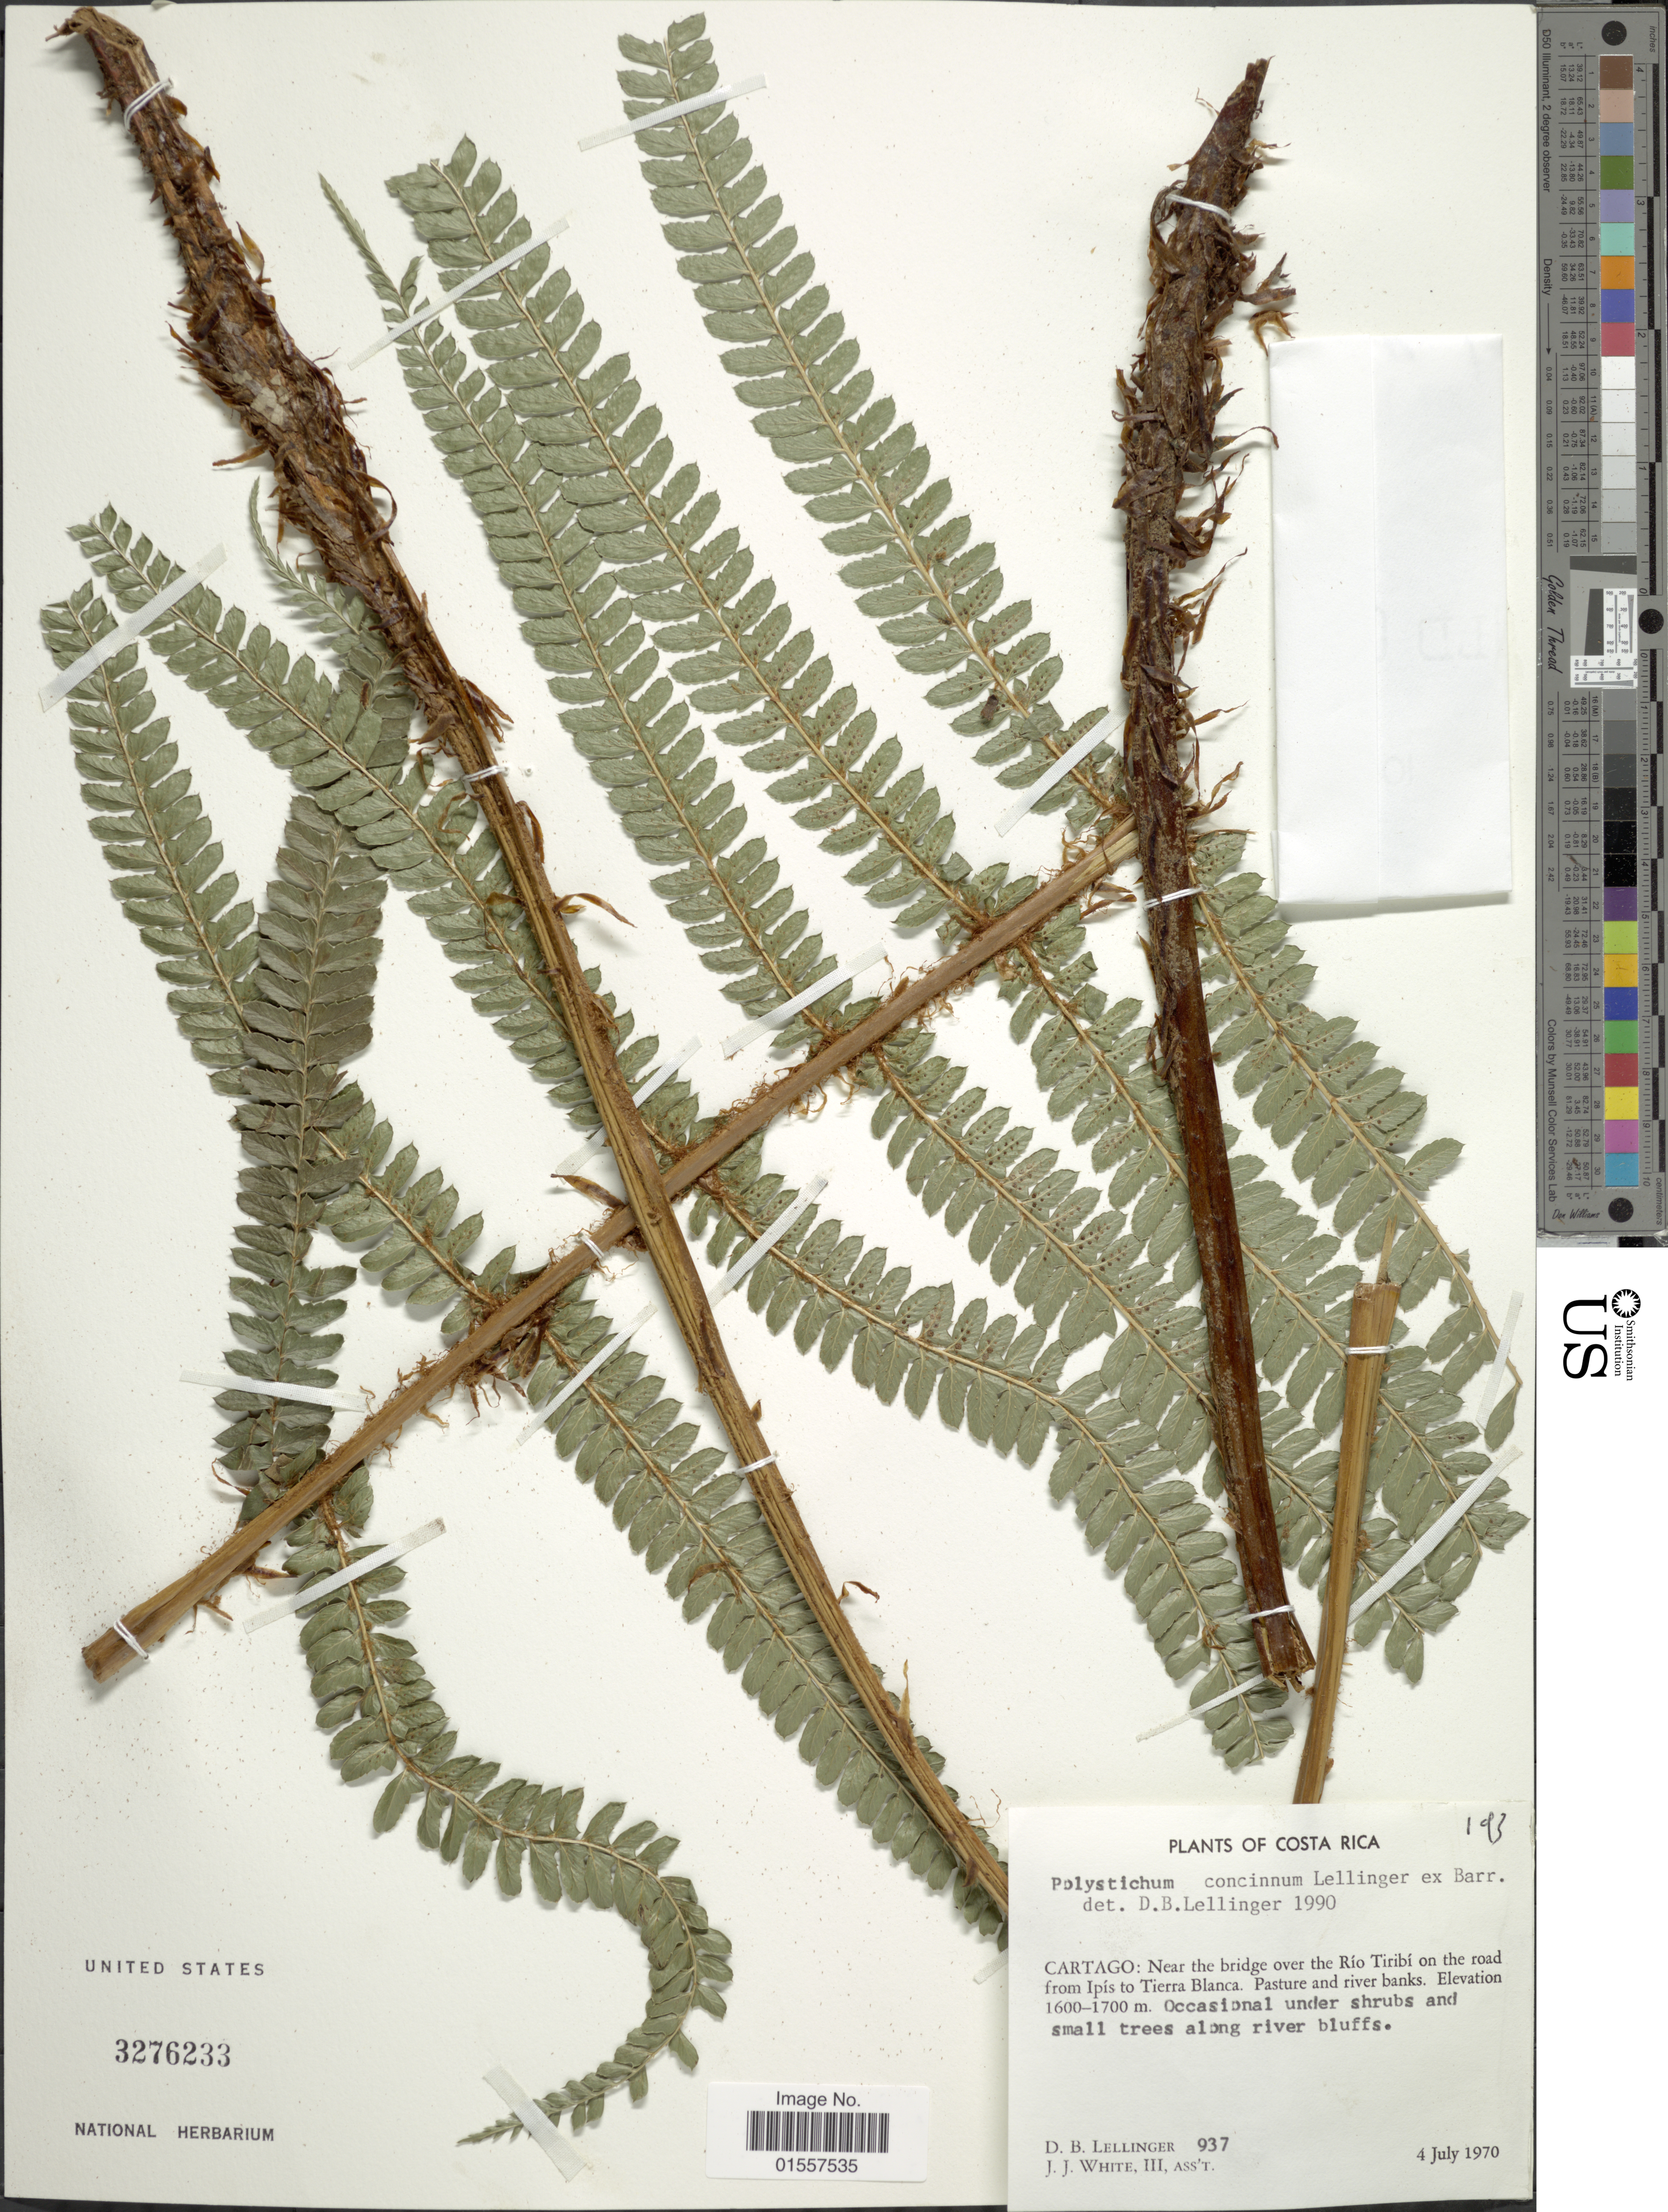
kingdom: Plantae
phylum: Tracheophyta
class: Polypodiopsida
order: Polypodiales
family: Dryopteridaceae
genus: Polystichum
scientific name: Polystichum concinnum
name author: Lellinger ex Barrington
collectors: D. B. Lellinger & J. J. White III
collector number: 937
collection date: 1970-07-04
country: Costa Rica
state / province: Cartago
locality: Cartago: near the bridge over the Rio Tiribi on the road from Ipis to Tierra Blanca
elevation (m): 1600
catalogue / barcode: US 3276233